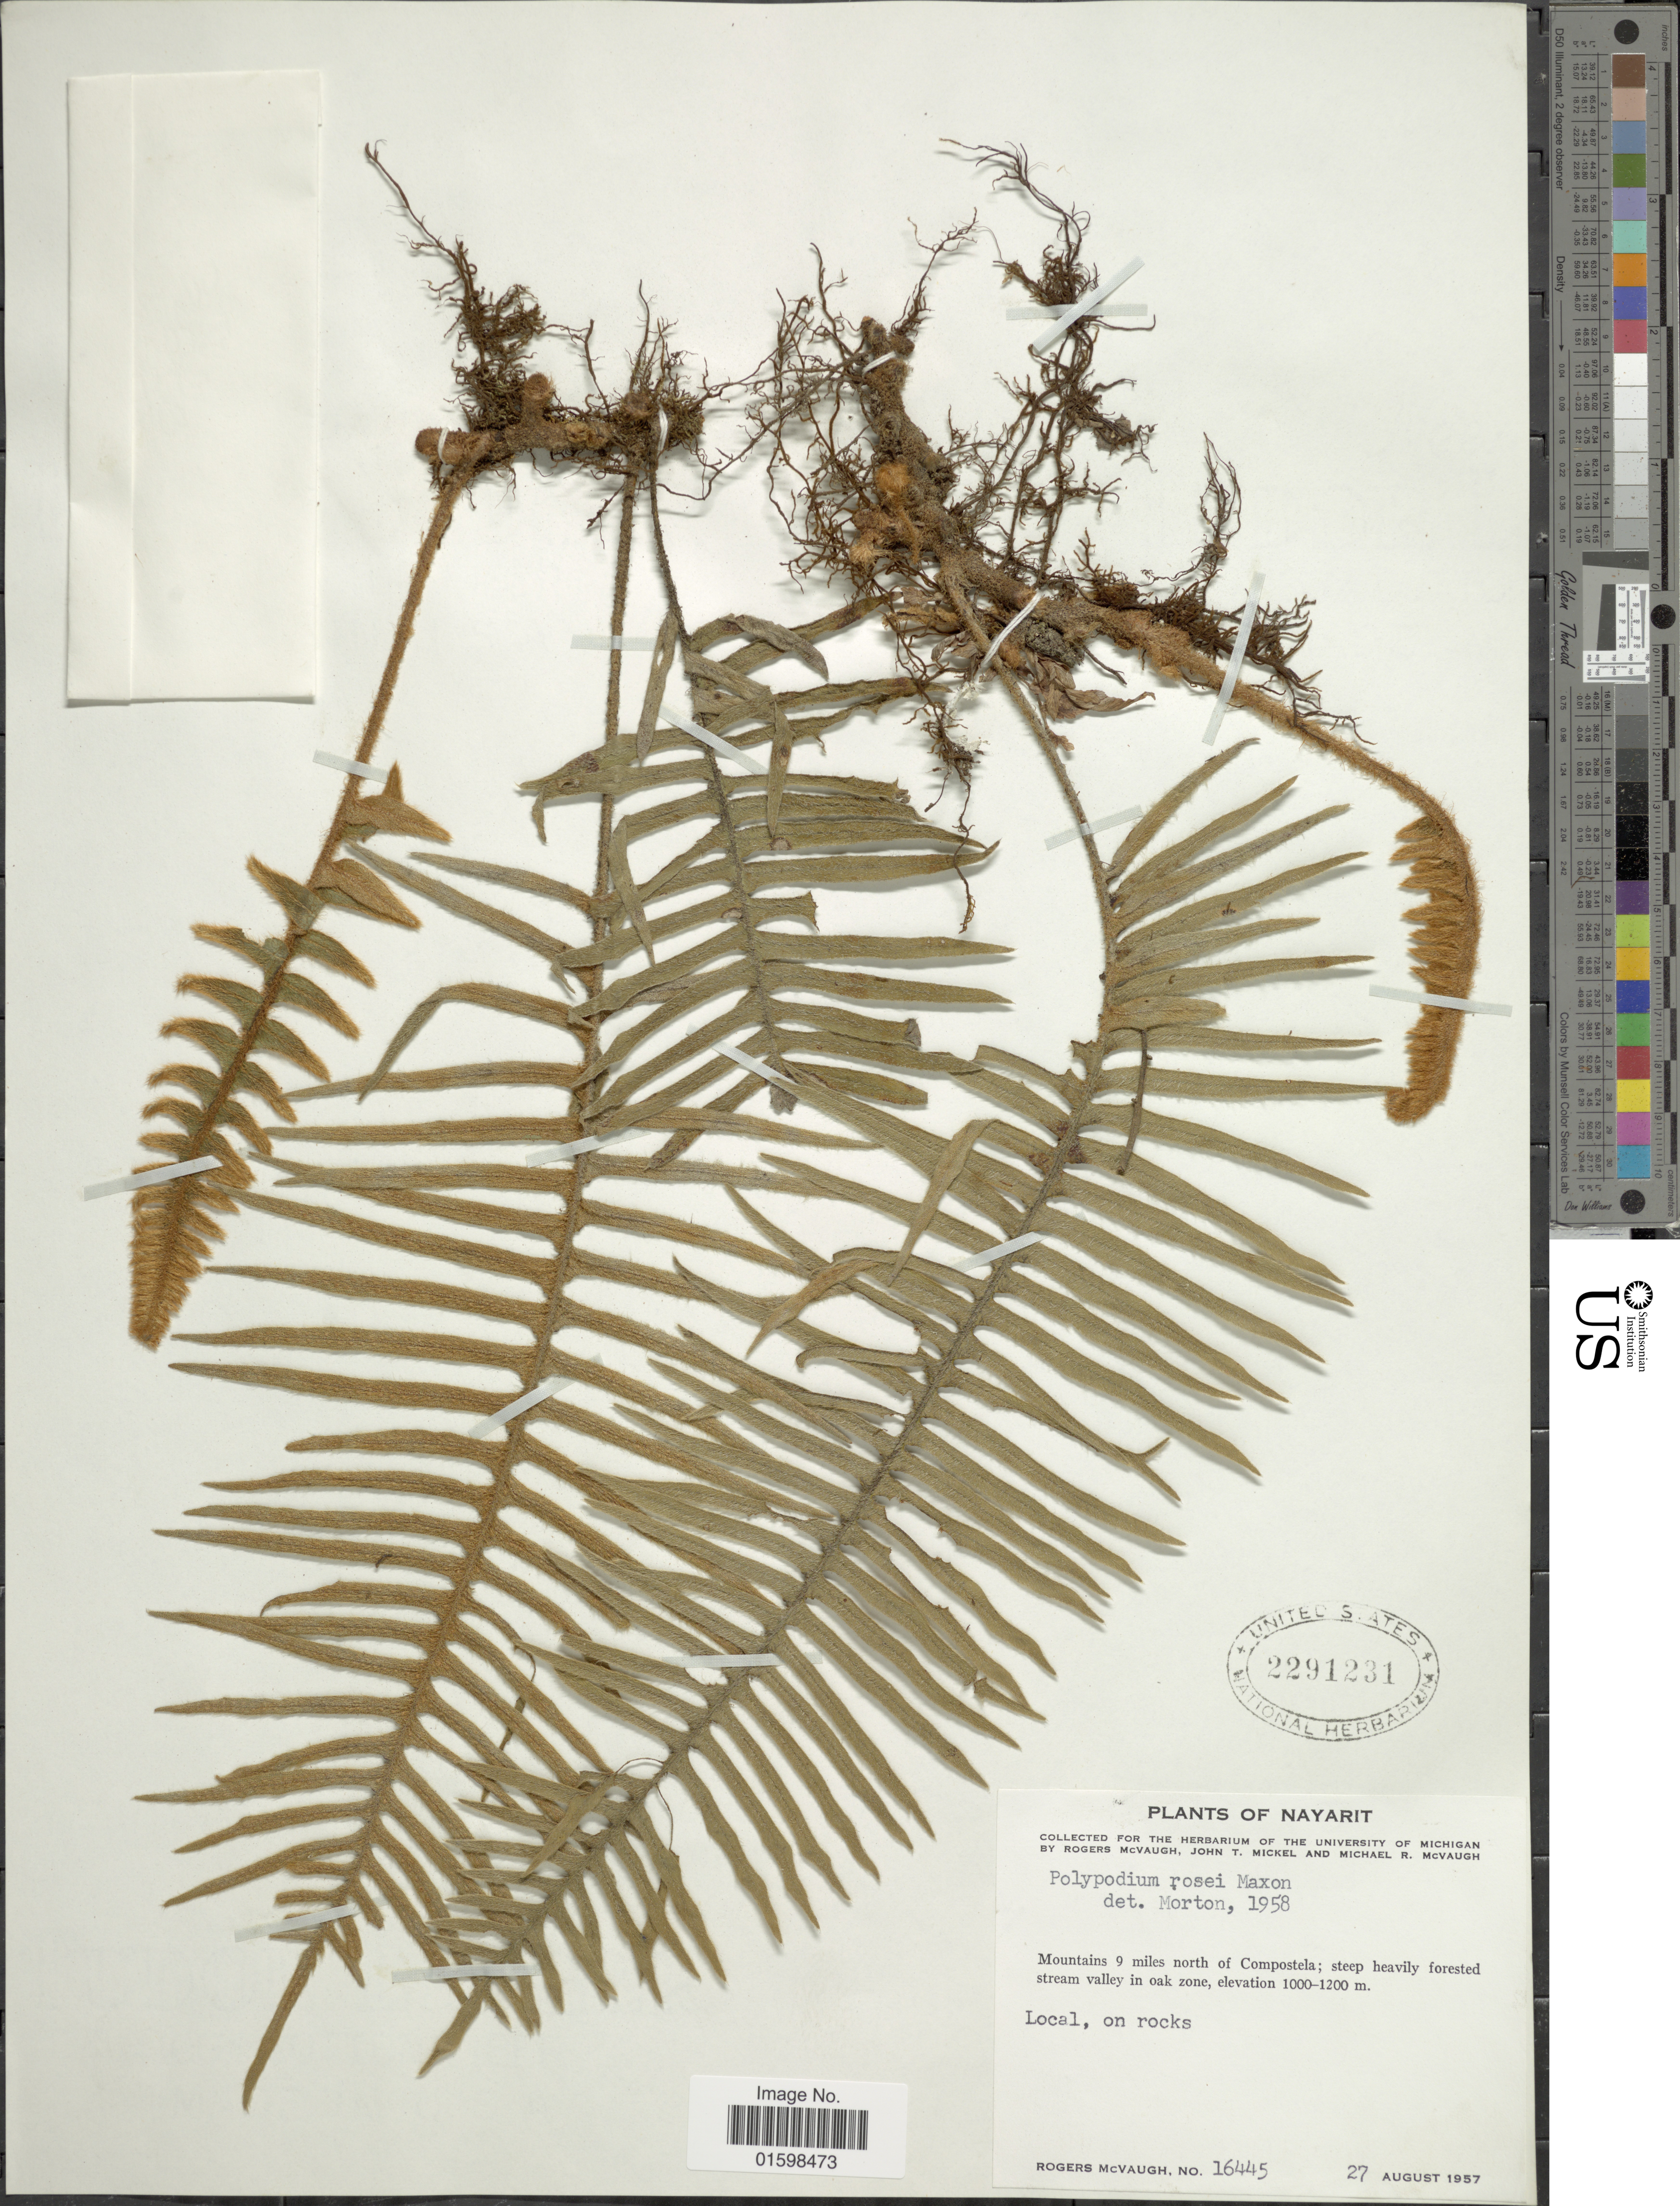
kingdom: Plantae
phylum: Tracheophyta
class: Polypodiopsida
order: Polypodiales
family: Polypodiaceae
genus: Pleopeltis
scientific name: Pleopeltis rosei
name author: (Maxon) A.R. Sm. & Tejero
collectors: R. McVaugh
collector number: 16445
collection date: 1957-08-27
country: Mexico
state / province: Nayarit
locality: Mountains 9 miles north of Compostela; step heavily forested stream valley in oak zone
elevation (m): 1000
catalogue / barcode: US 2291231